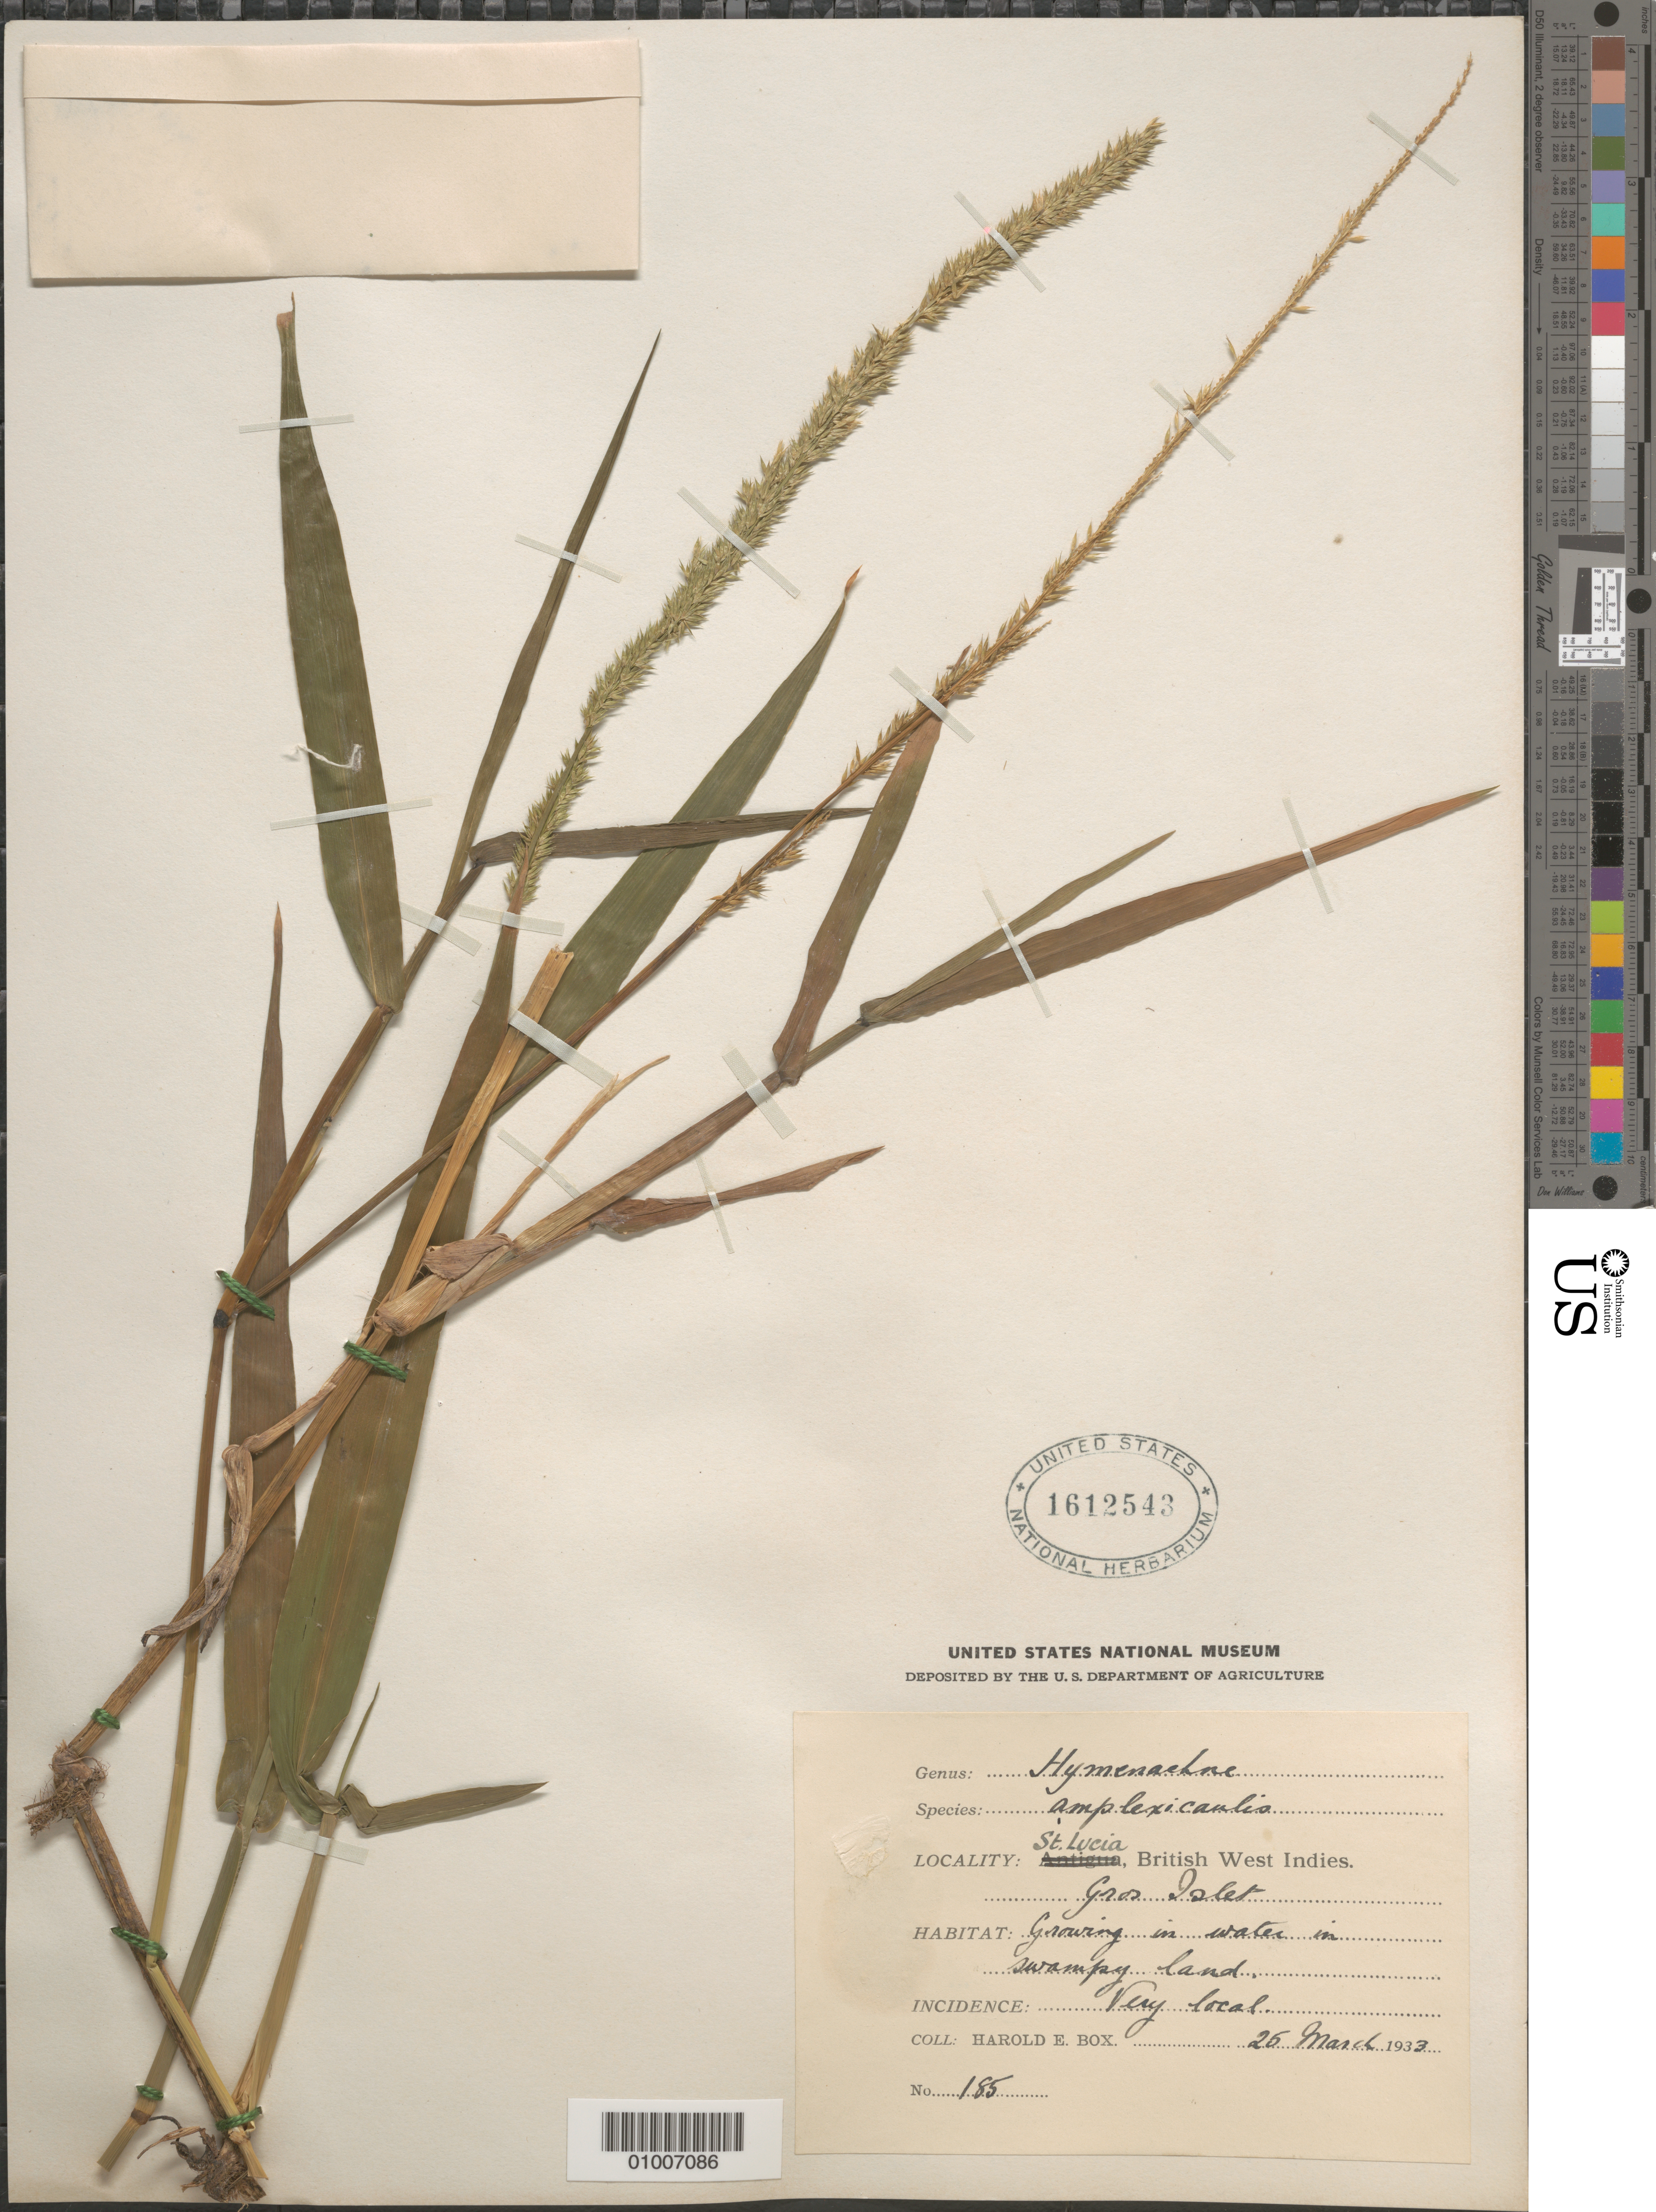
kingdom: Plantae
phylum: Tracheophyta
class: Liliopsida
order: Poales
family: Poaceae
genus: Hymenachne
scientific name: Hymenachne amplexicaulis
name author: (Rudge) Nees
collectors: H. E. Box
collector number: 185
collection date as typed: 25 Mar 1933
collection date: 1933-03-25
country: St. Lucia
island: St. Lucia I.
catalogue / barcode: US 1612543